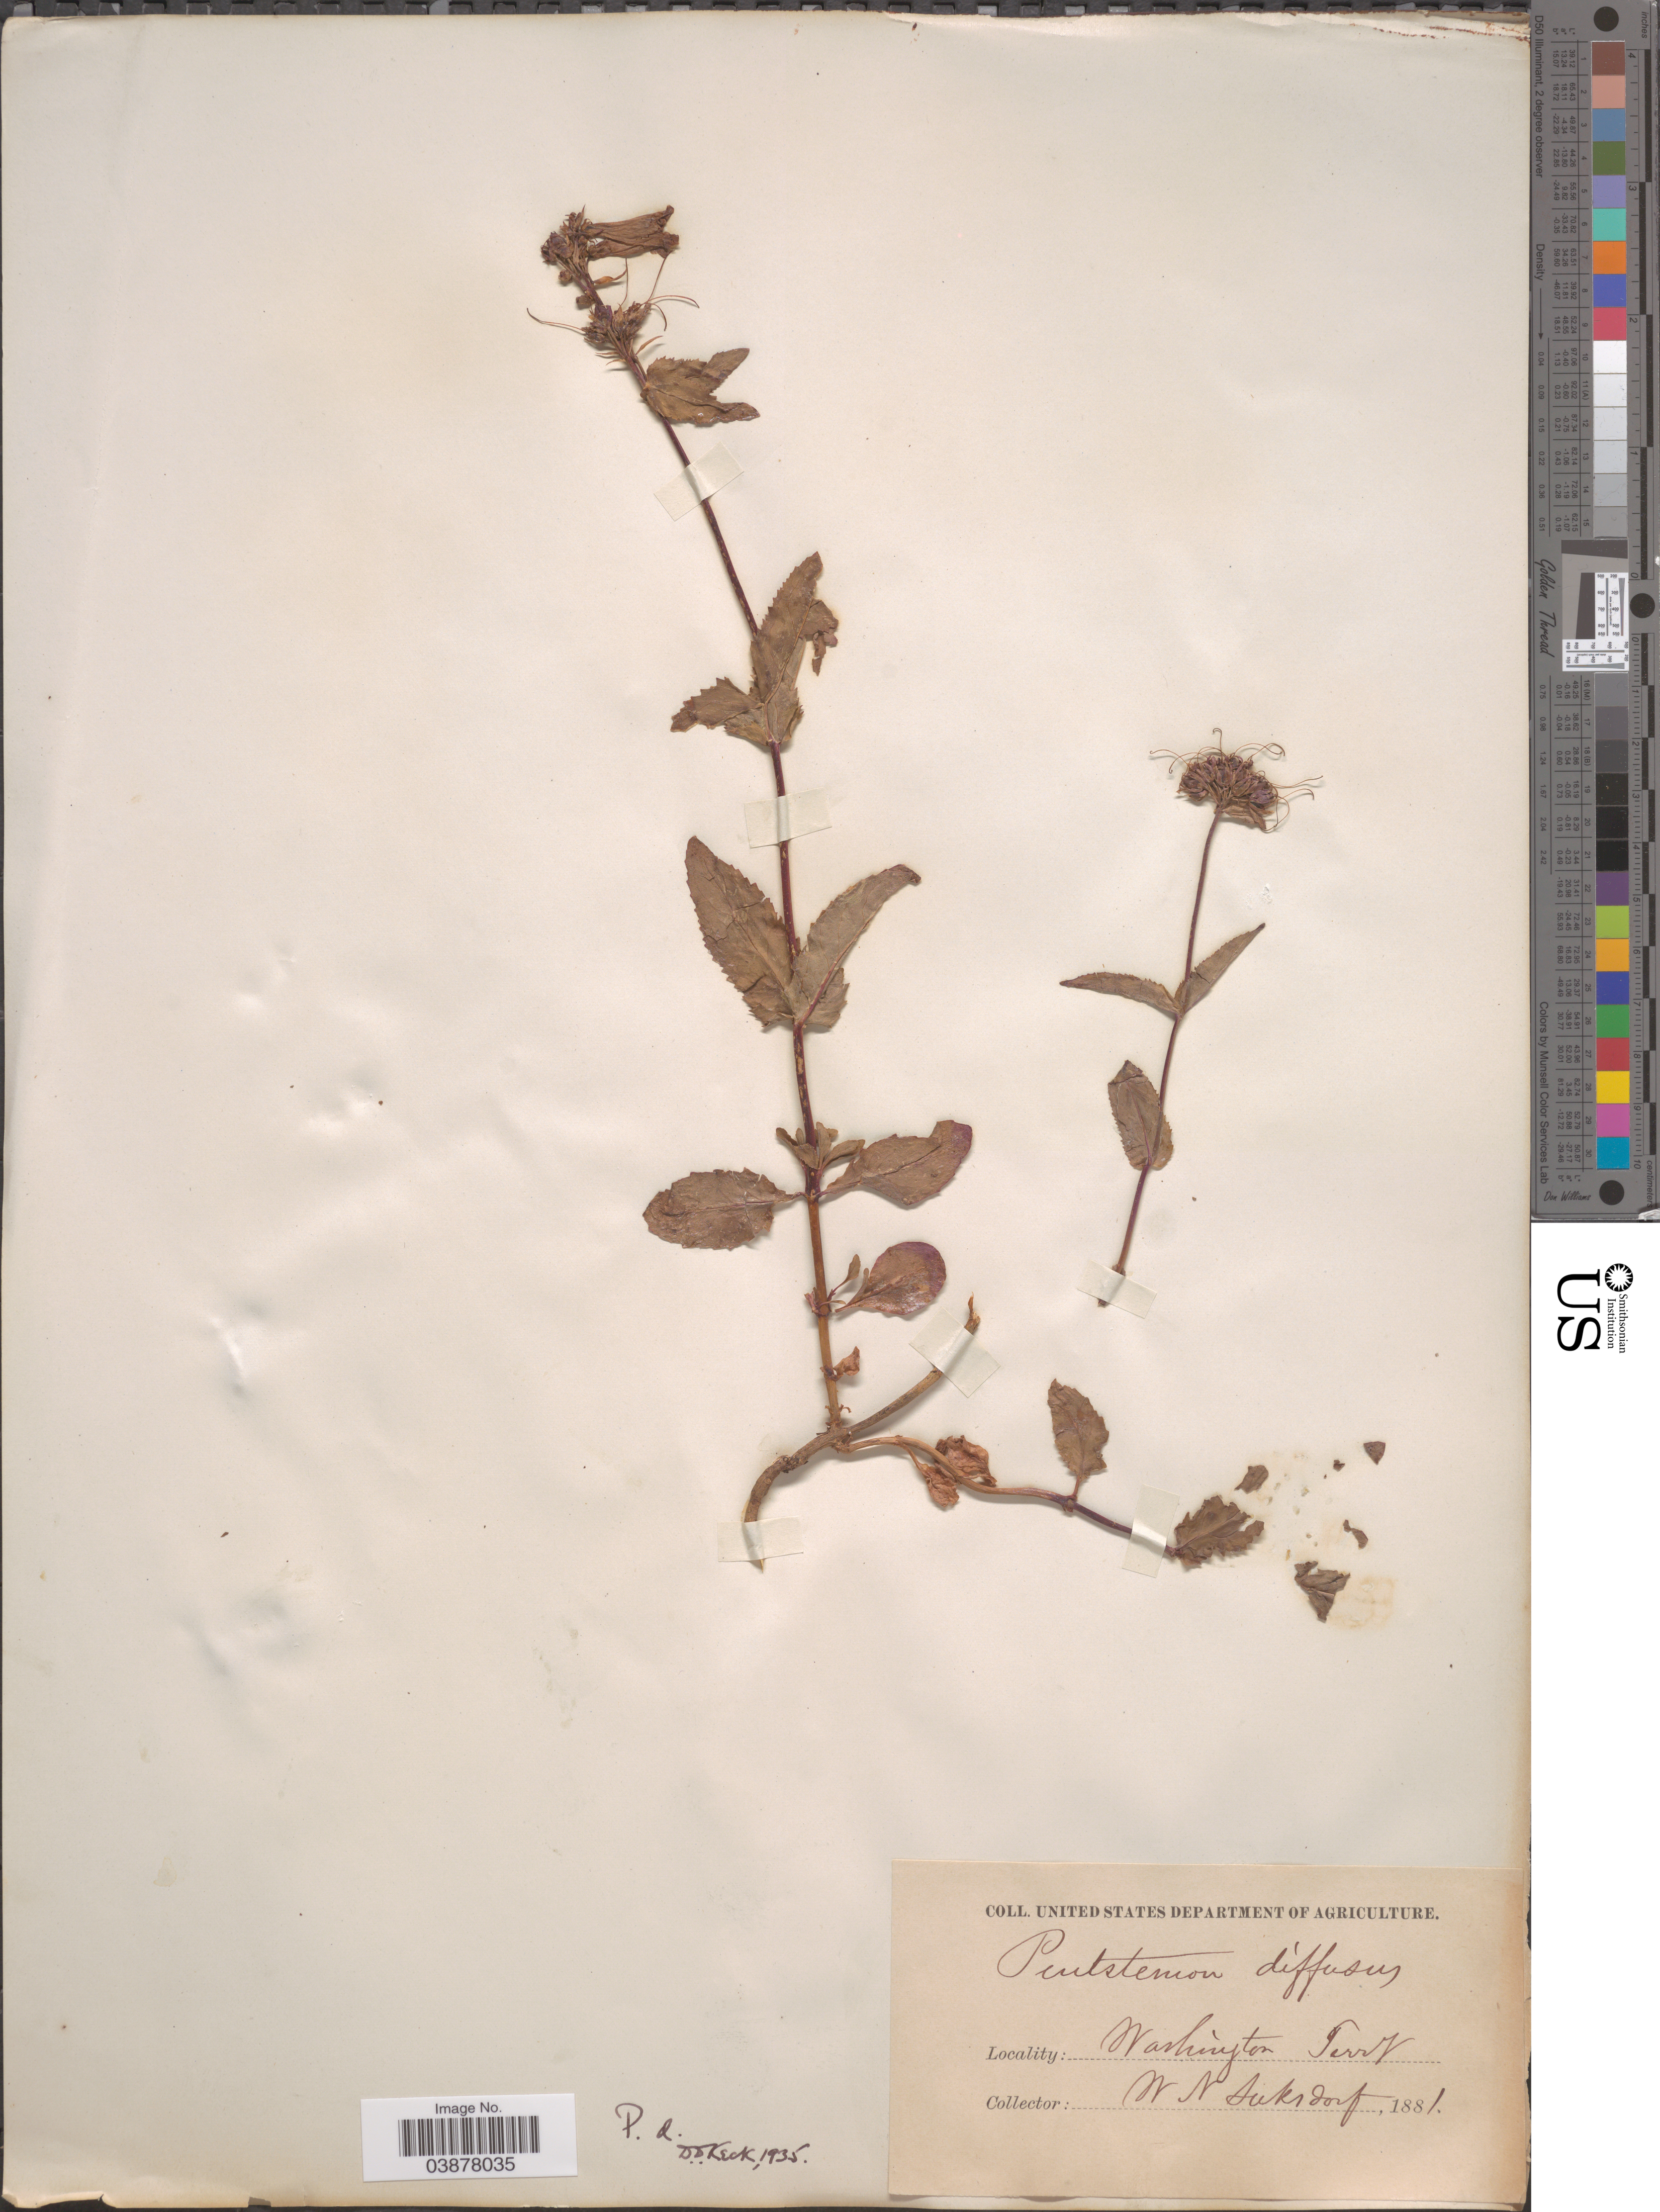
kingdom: Plantae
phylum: Tracheophyta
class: Magnoliopsida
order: Lamiales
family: Plantaginaceae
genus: Penstemon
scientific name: Penstemon serrulatus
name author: Menzies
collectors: W. N. Suksdorf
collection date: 1881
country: United States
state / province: Washington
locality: Washington Terry.